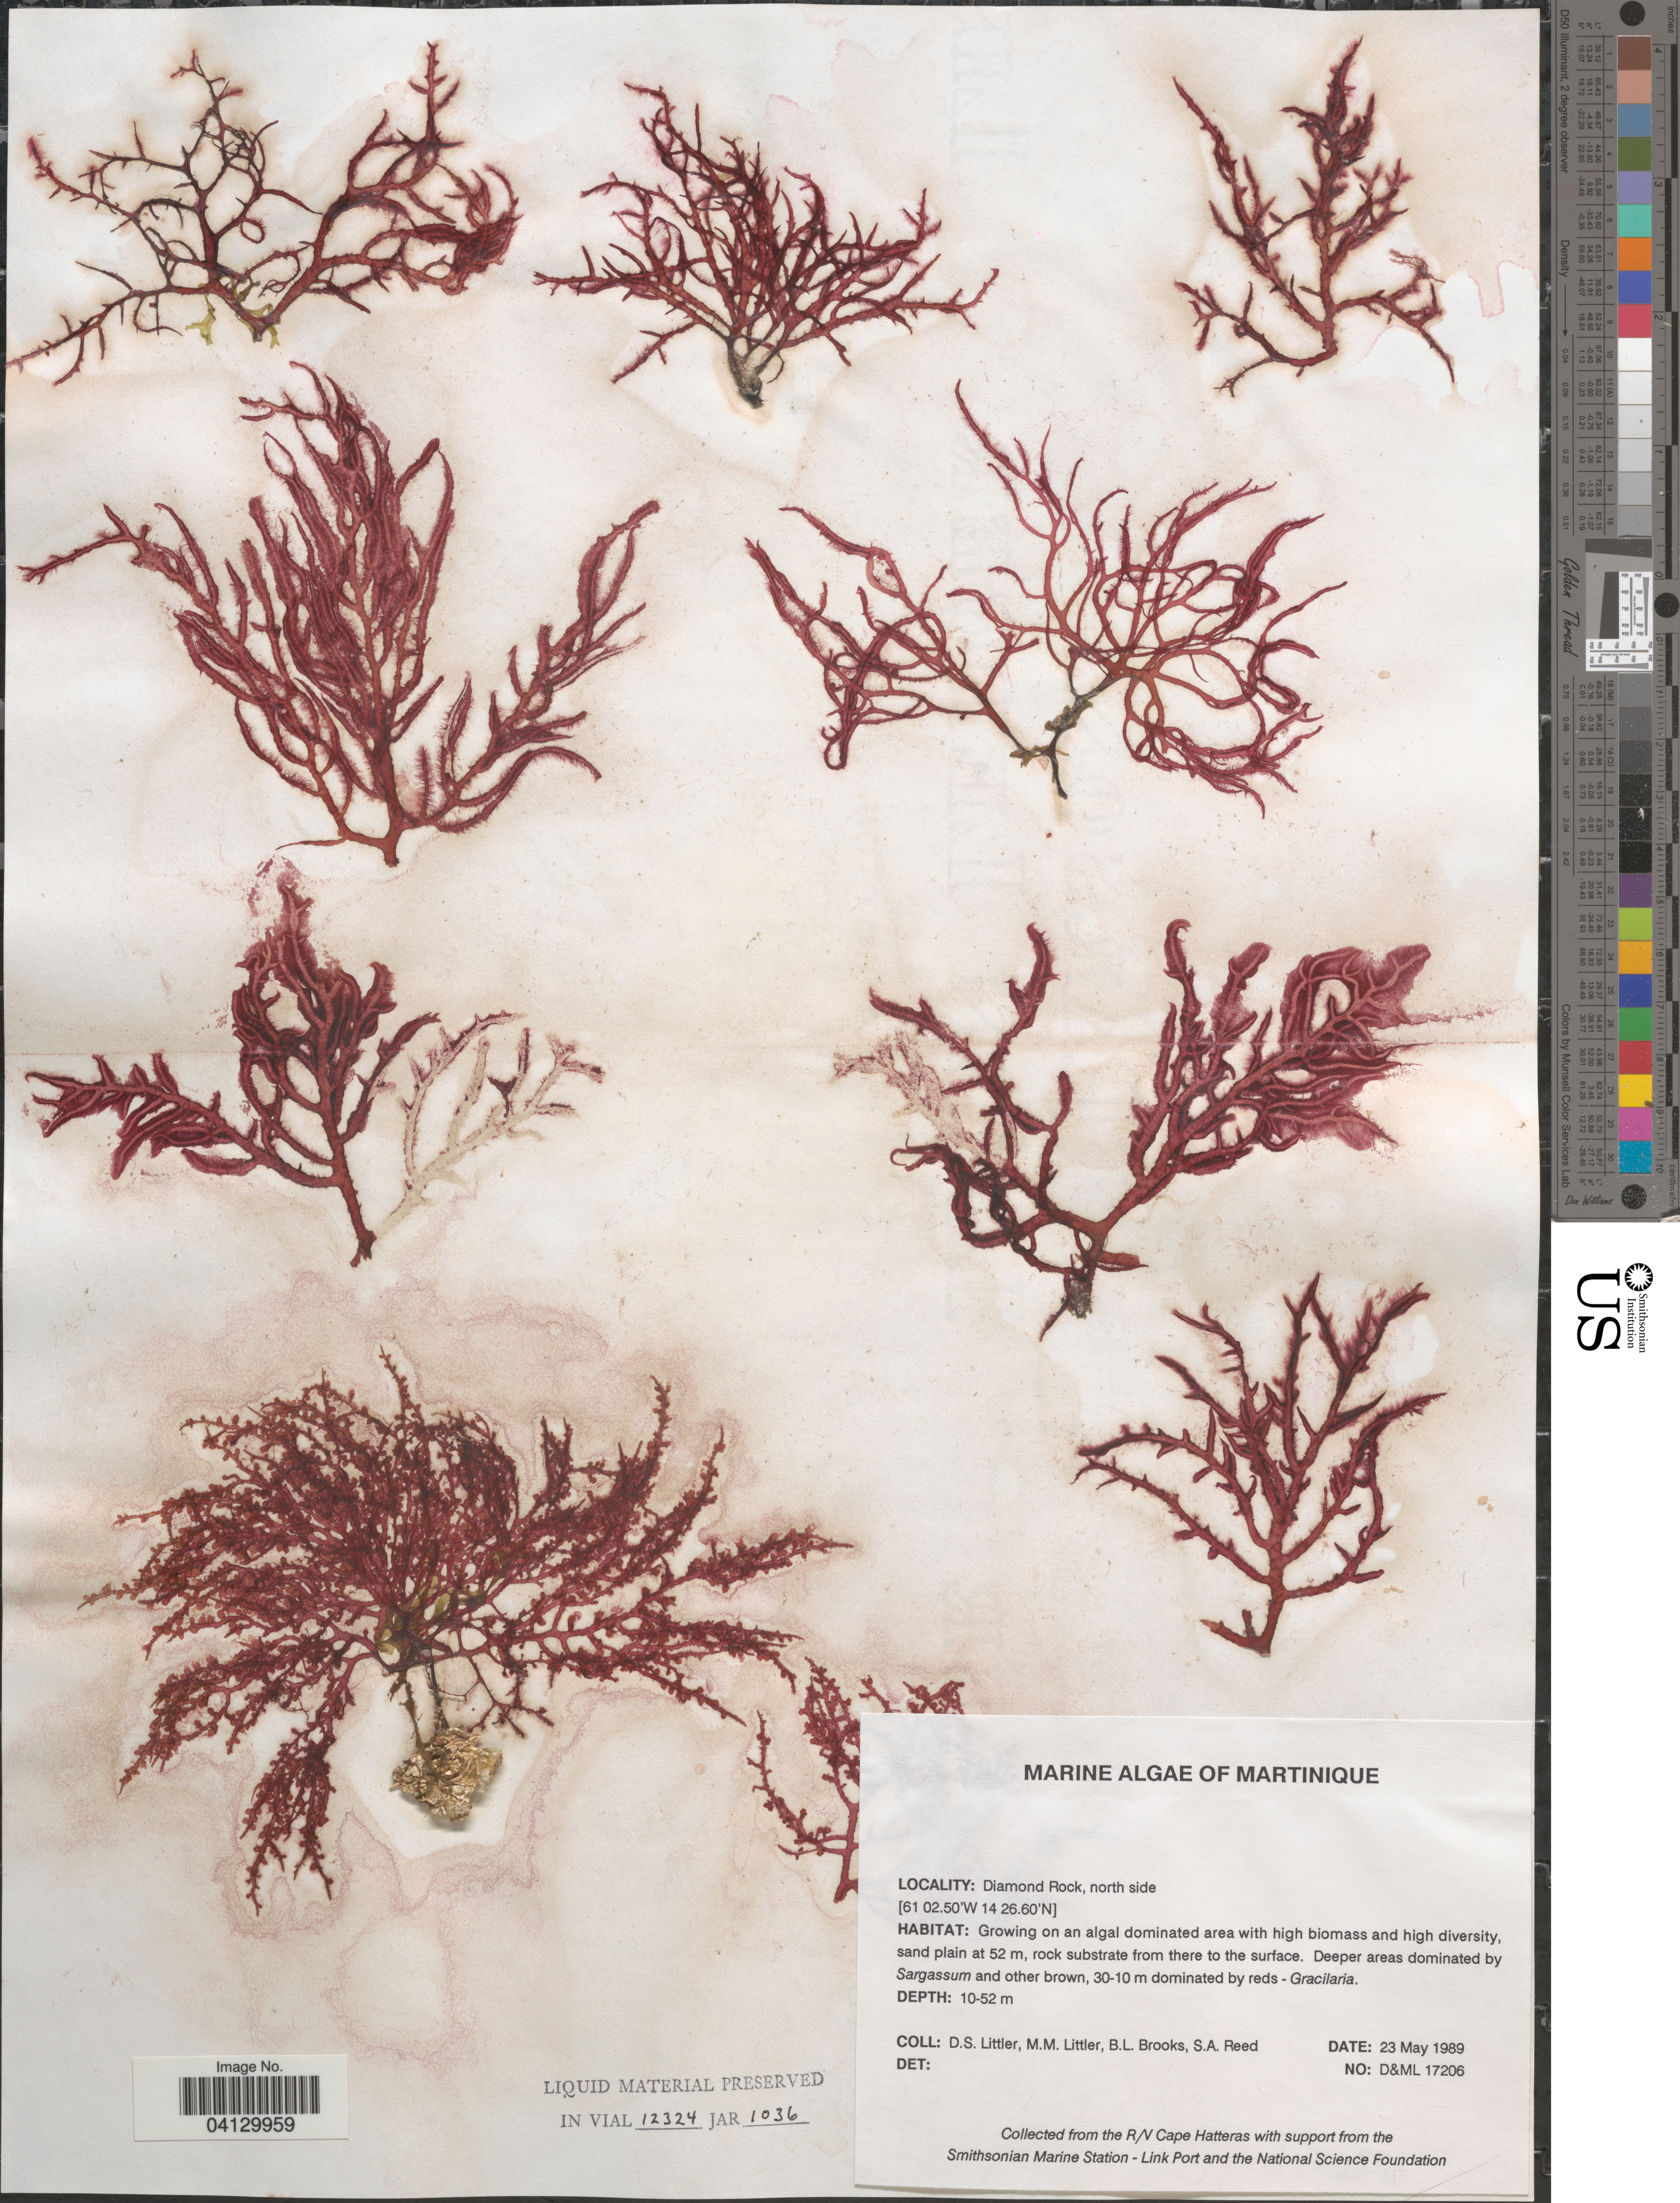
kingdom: Plantae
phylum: Rhodophyta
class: Florideophyceae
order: Corallinales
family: Corallinaceae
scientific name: Crustose Coralline Algae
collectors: D. S. Littler, B. Brooks & S. Reed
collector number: D&ML17206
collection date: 1989-05-23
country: Martinique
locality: Diamond Rock, north side.